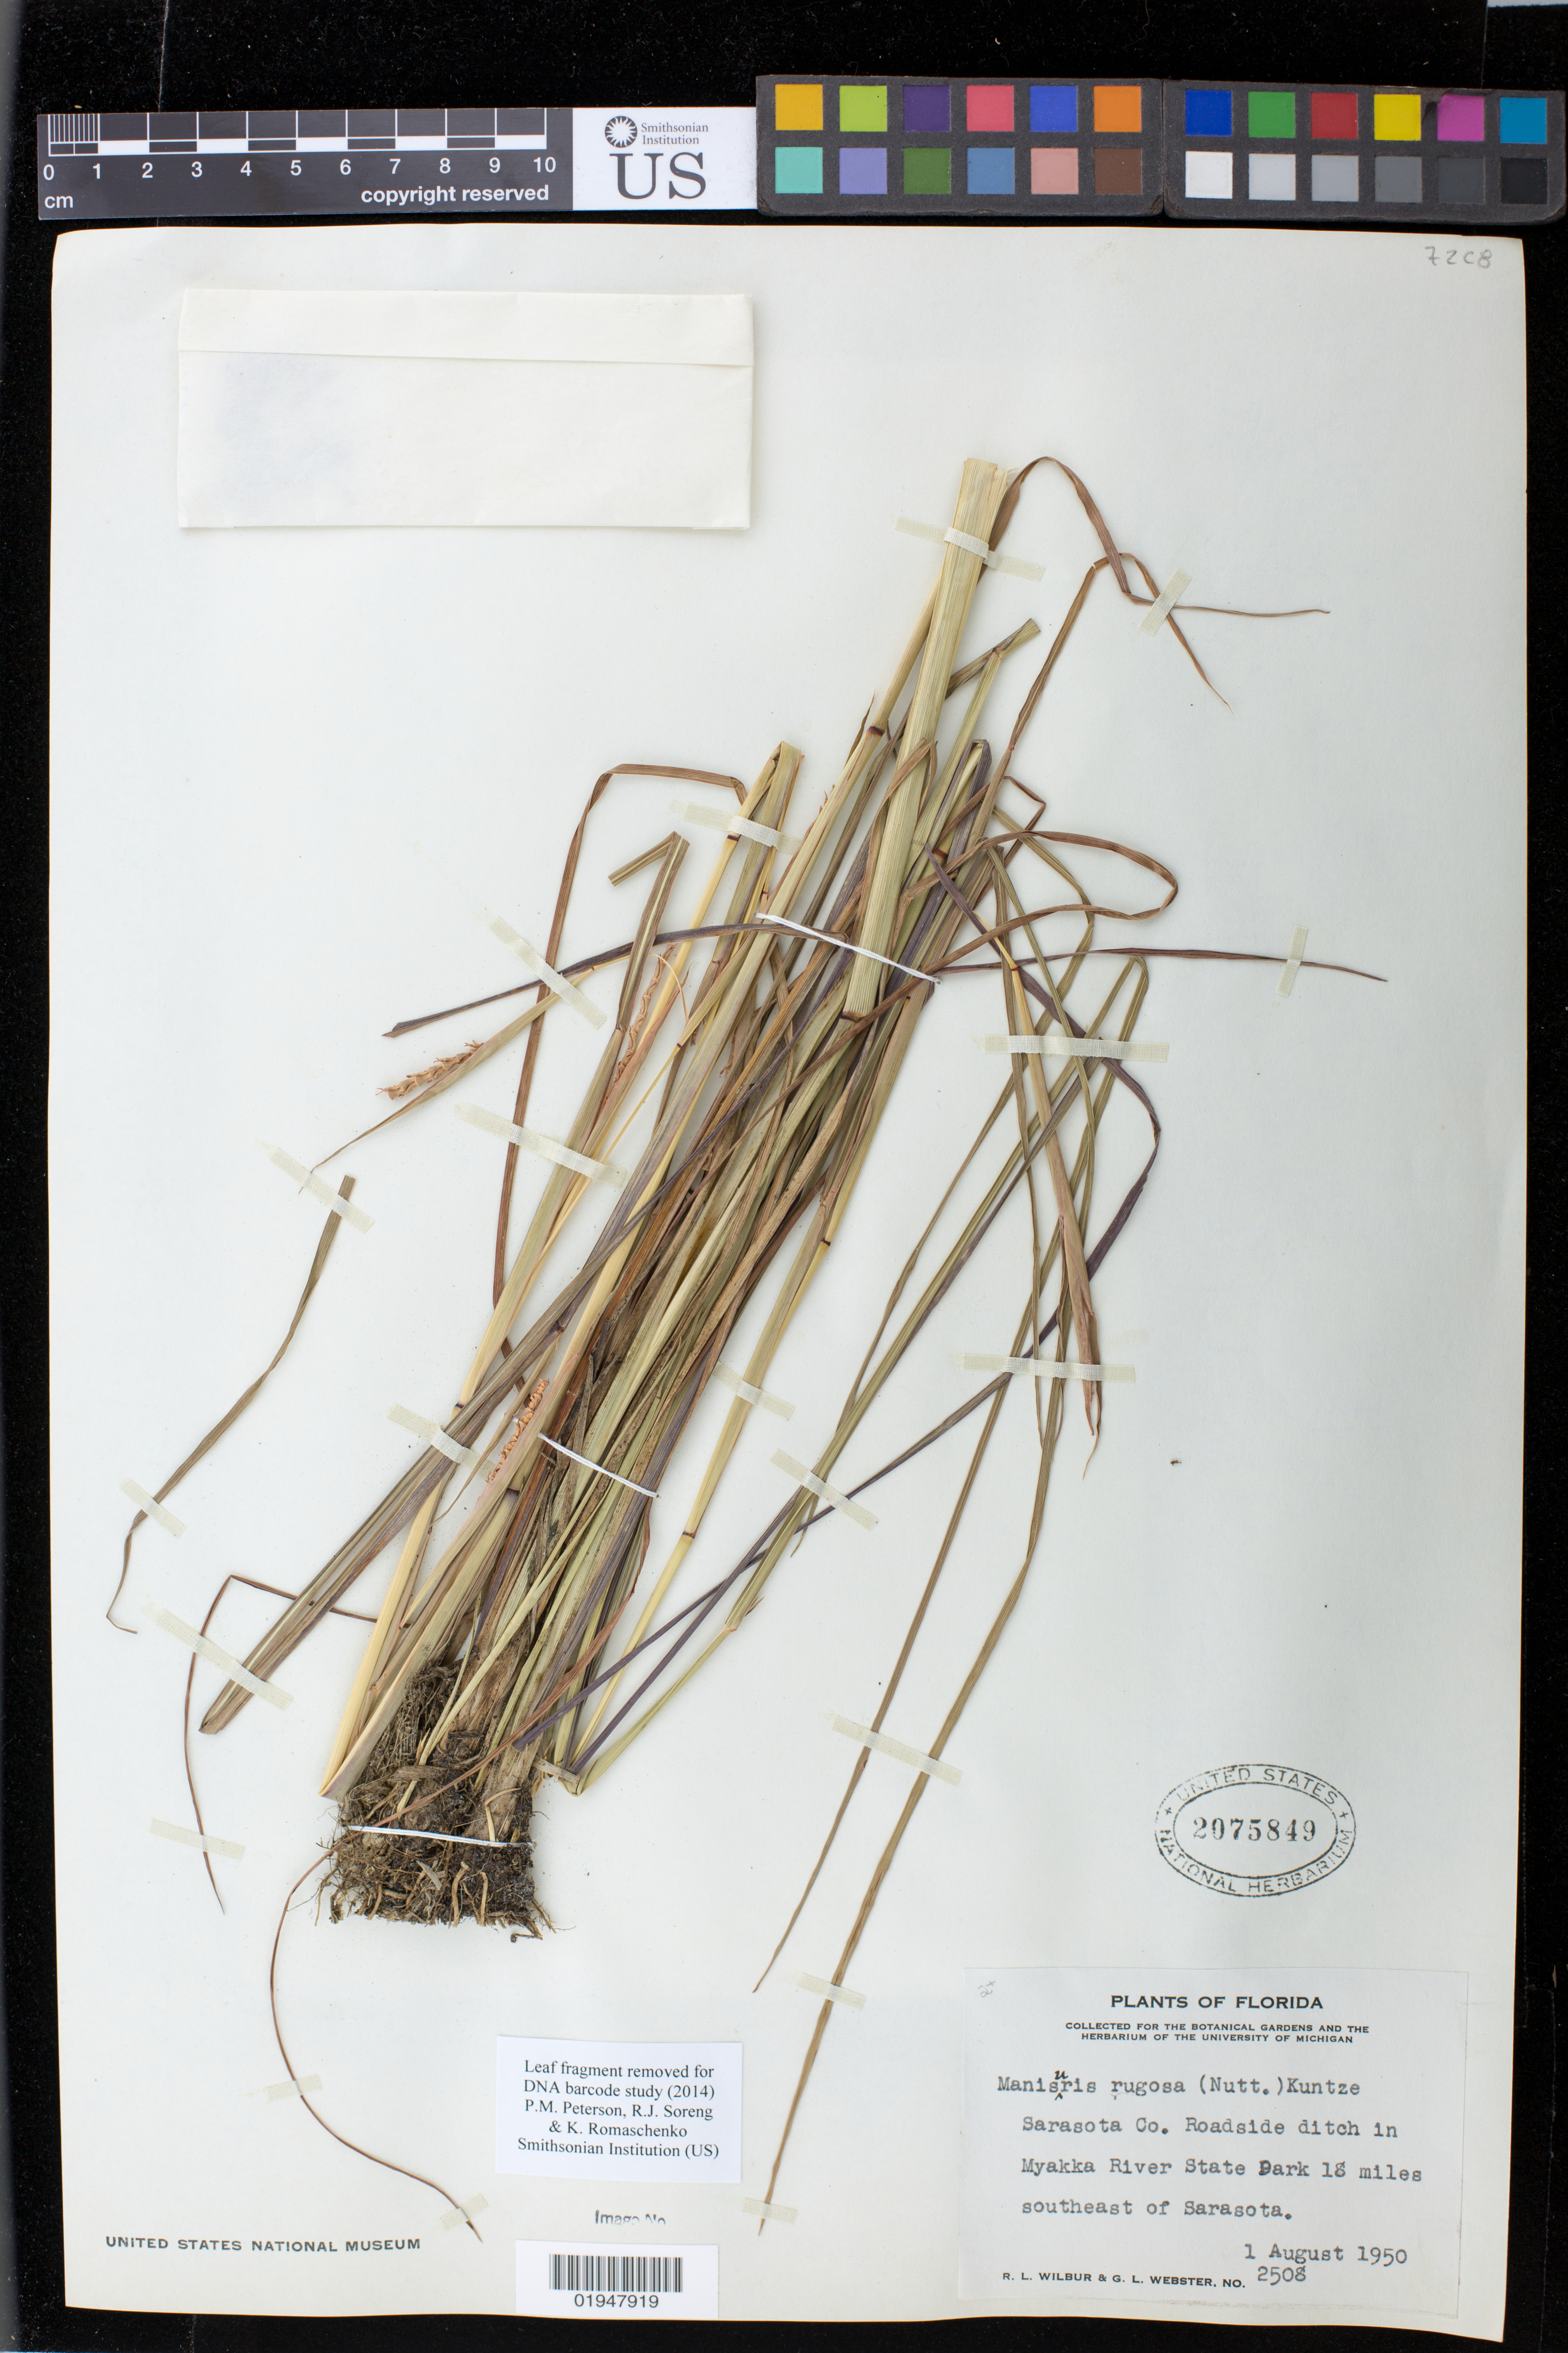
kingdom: Plantae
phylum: Tracheophyta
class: Liliopsida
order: Poales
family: Poaceae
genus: Manisuris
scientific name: Manisuris rugosa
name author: (Nutt.) Kuntze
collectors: R. L. Wilbur & G. L. Webster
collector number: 2508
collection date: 1950-08-01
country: United States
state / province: Florida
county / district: Sarasota County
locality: Myakka River State Park 18 miles southeast of Sarasota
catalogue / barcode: US 2075849